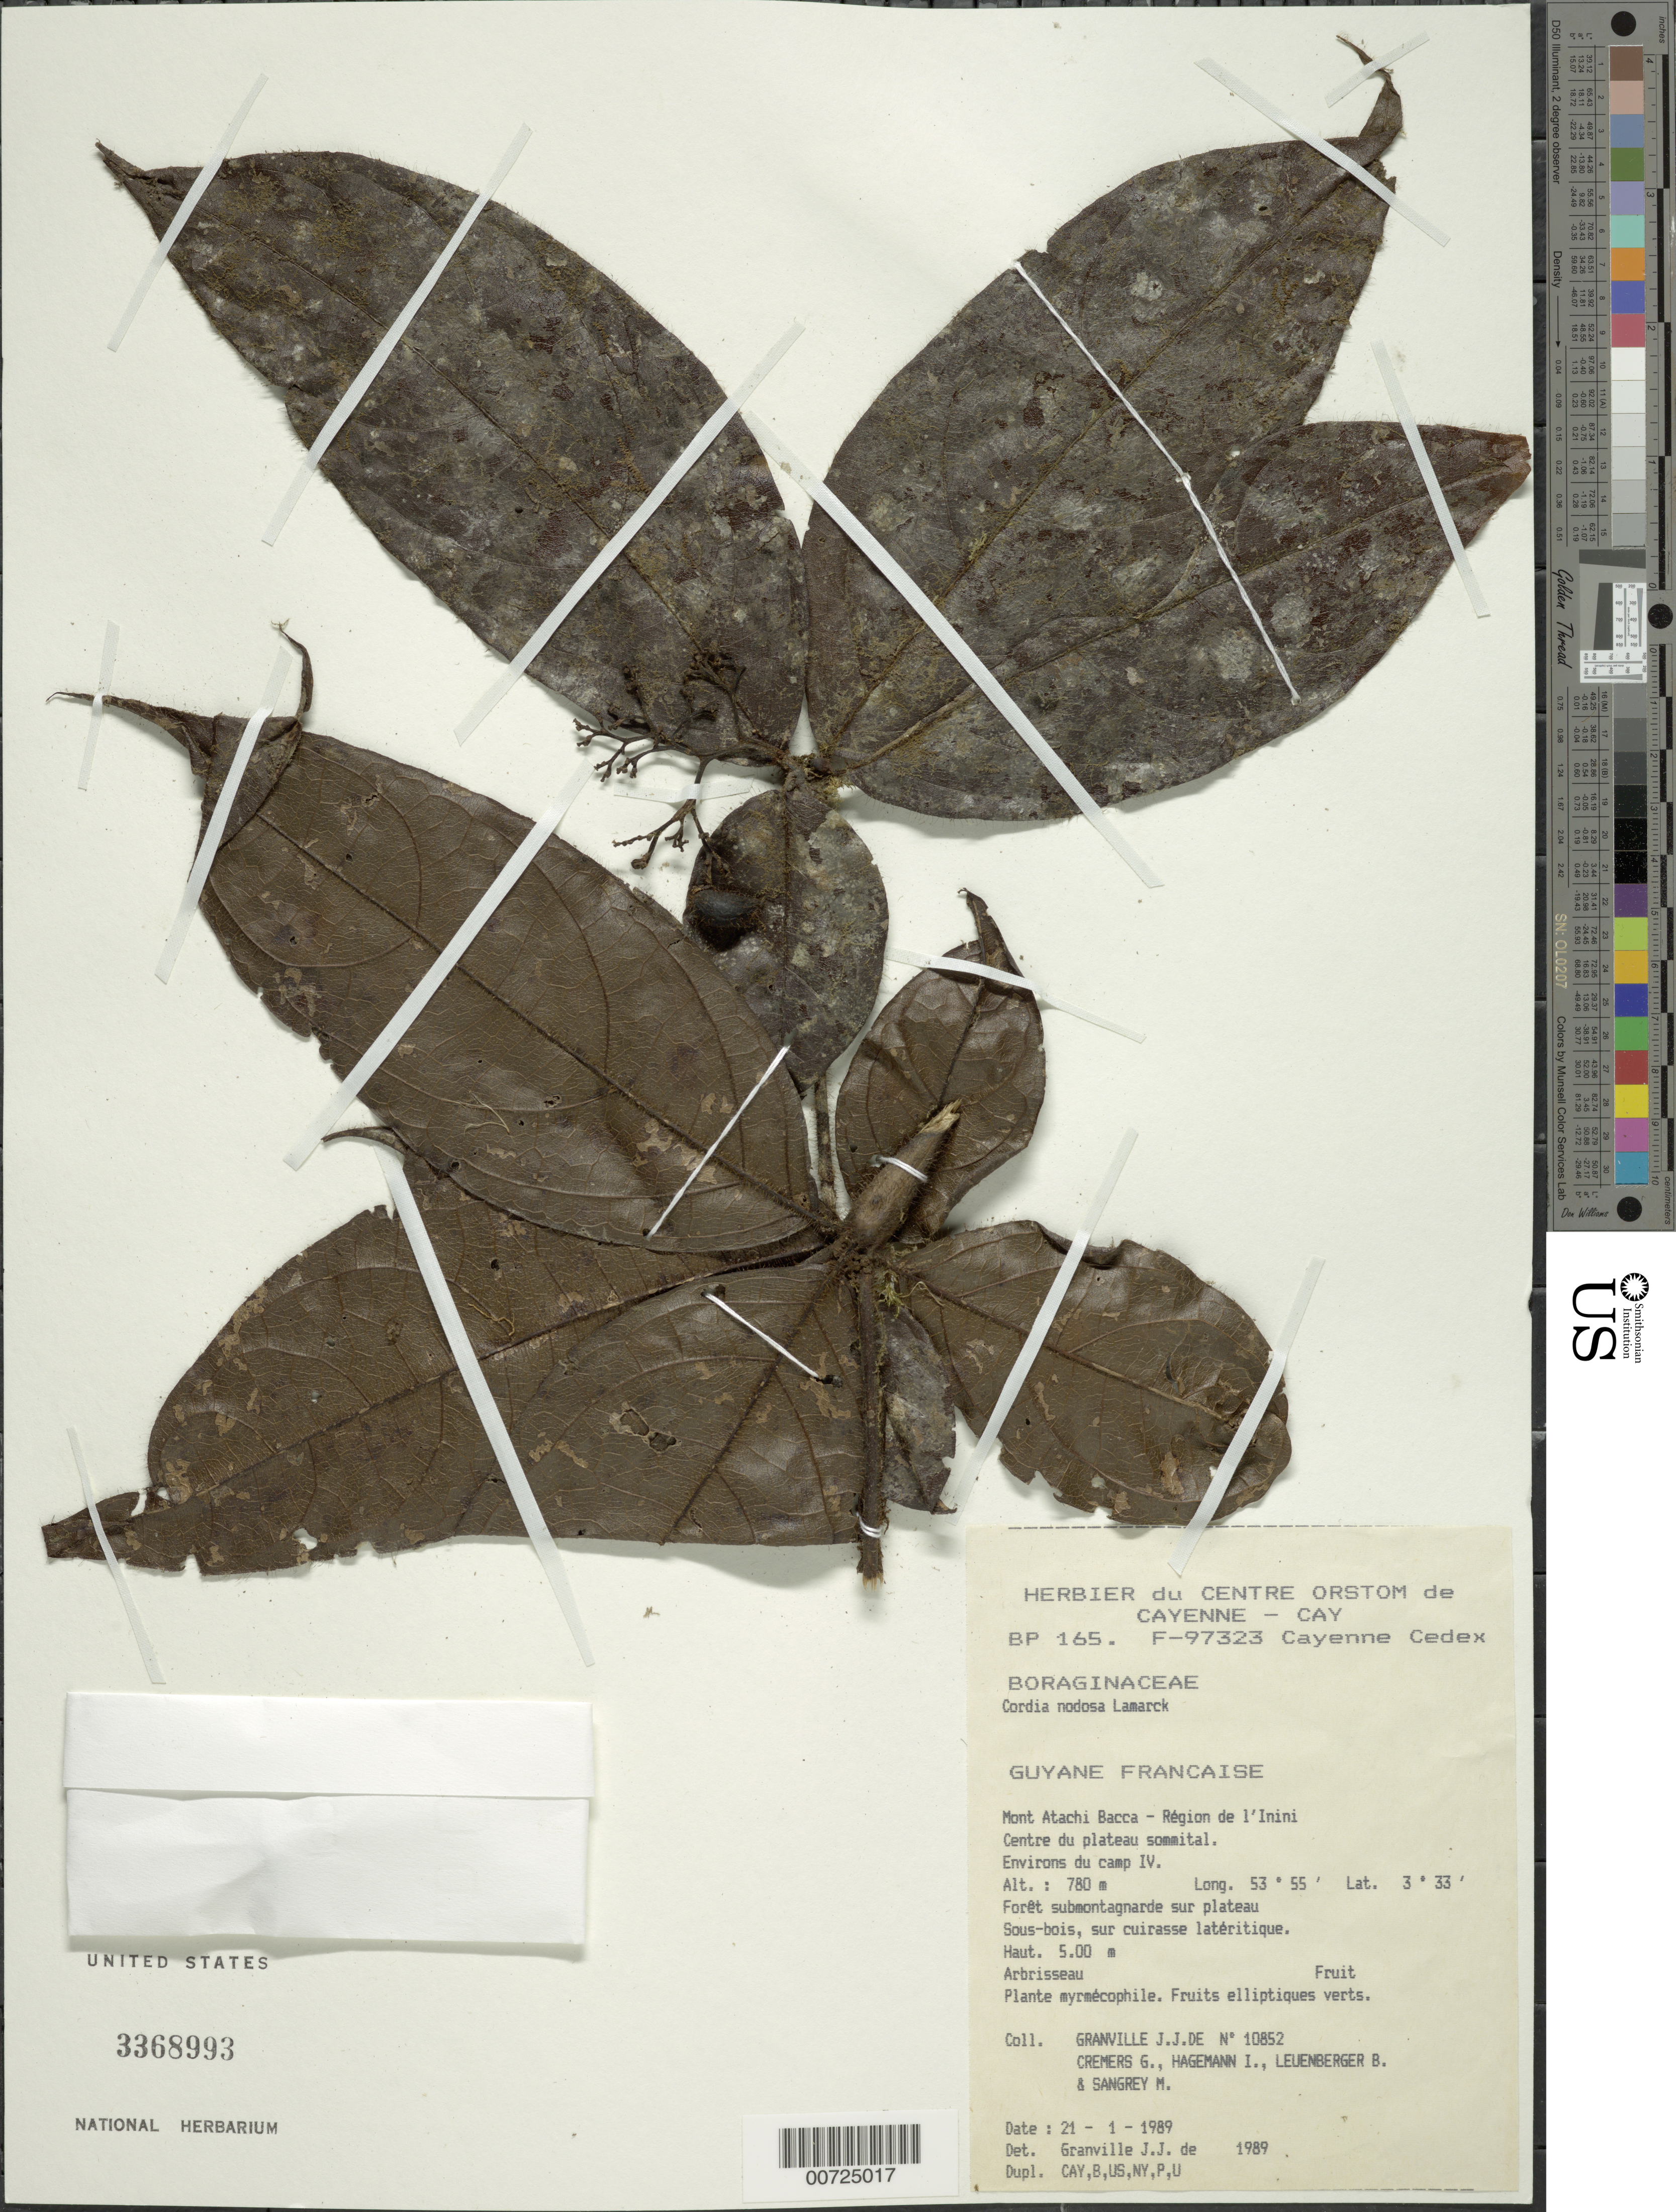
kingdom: Plantae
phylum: Tracheophyta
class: Magnoliopsida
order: Boraginales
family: Cordiaceae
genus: Cordia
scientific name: Cordia nodosa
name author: Lam.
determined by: Granville, J. J. de, (CAY), Institut de Recherche pour le Developpement (IRD) (FRENCH GUIANA)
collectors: J.-J. de Granville, G. Cremers, J. Hagemann, B. E. Leuenberger & M. S. Sangrey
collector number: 10852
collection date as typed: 21-Jan-89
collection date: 1989-01-21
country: French Guiana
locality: Mont Atachi Bacca, région de l'Inini. Centre du plateau sommital. Environs du camp IV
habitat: Forêt submontagnarde sur plateau. Sous-bois, sur cuirasse latéritique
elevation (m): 780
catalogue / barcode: US 3368993